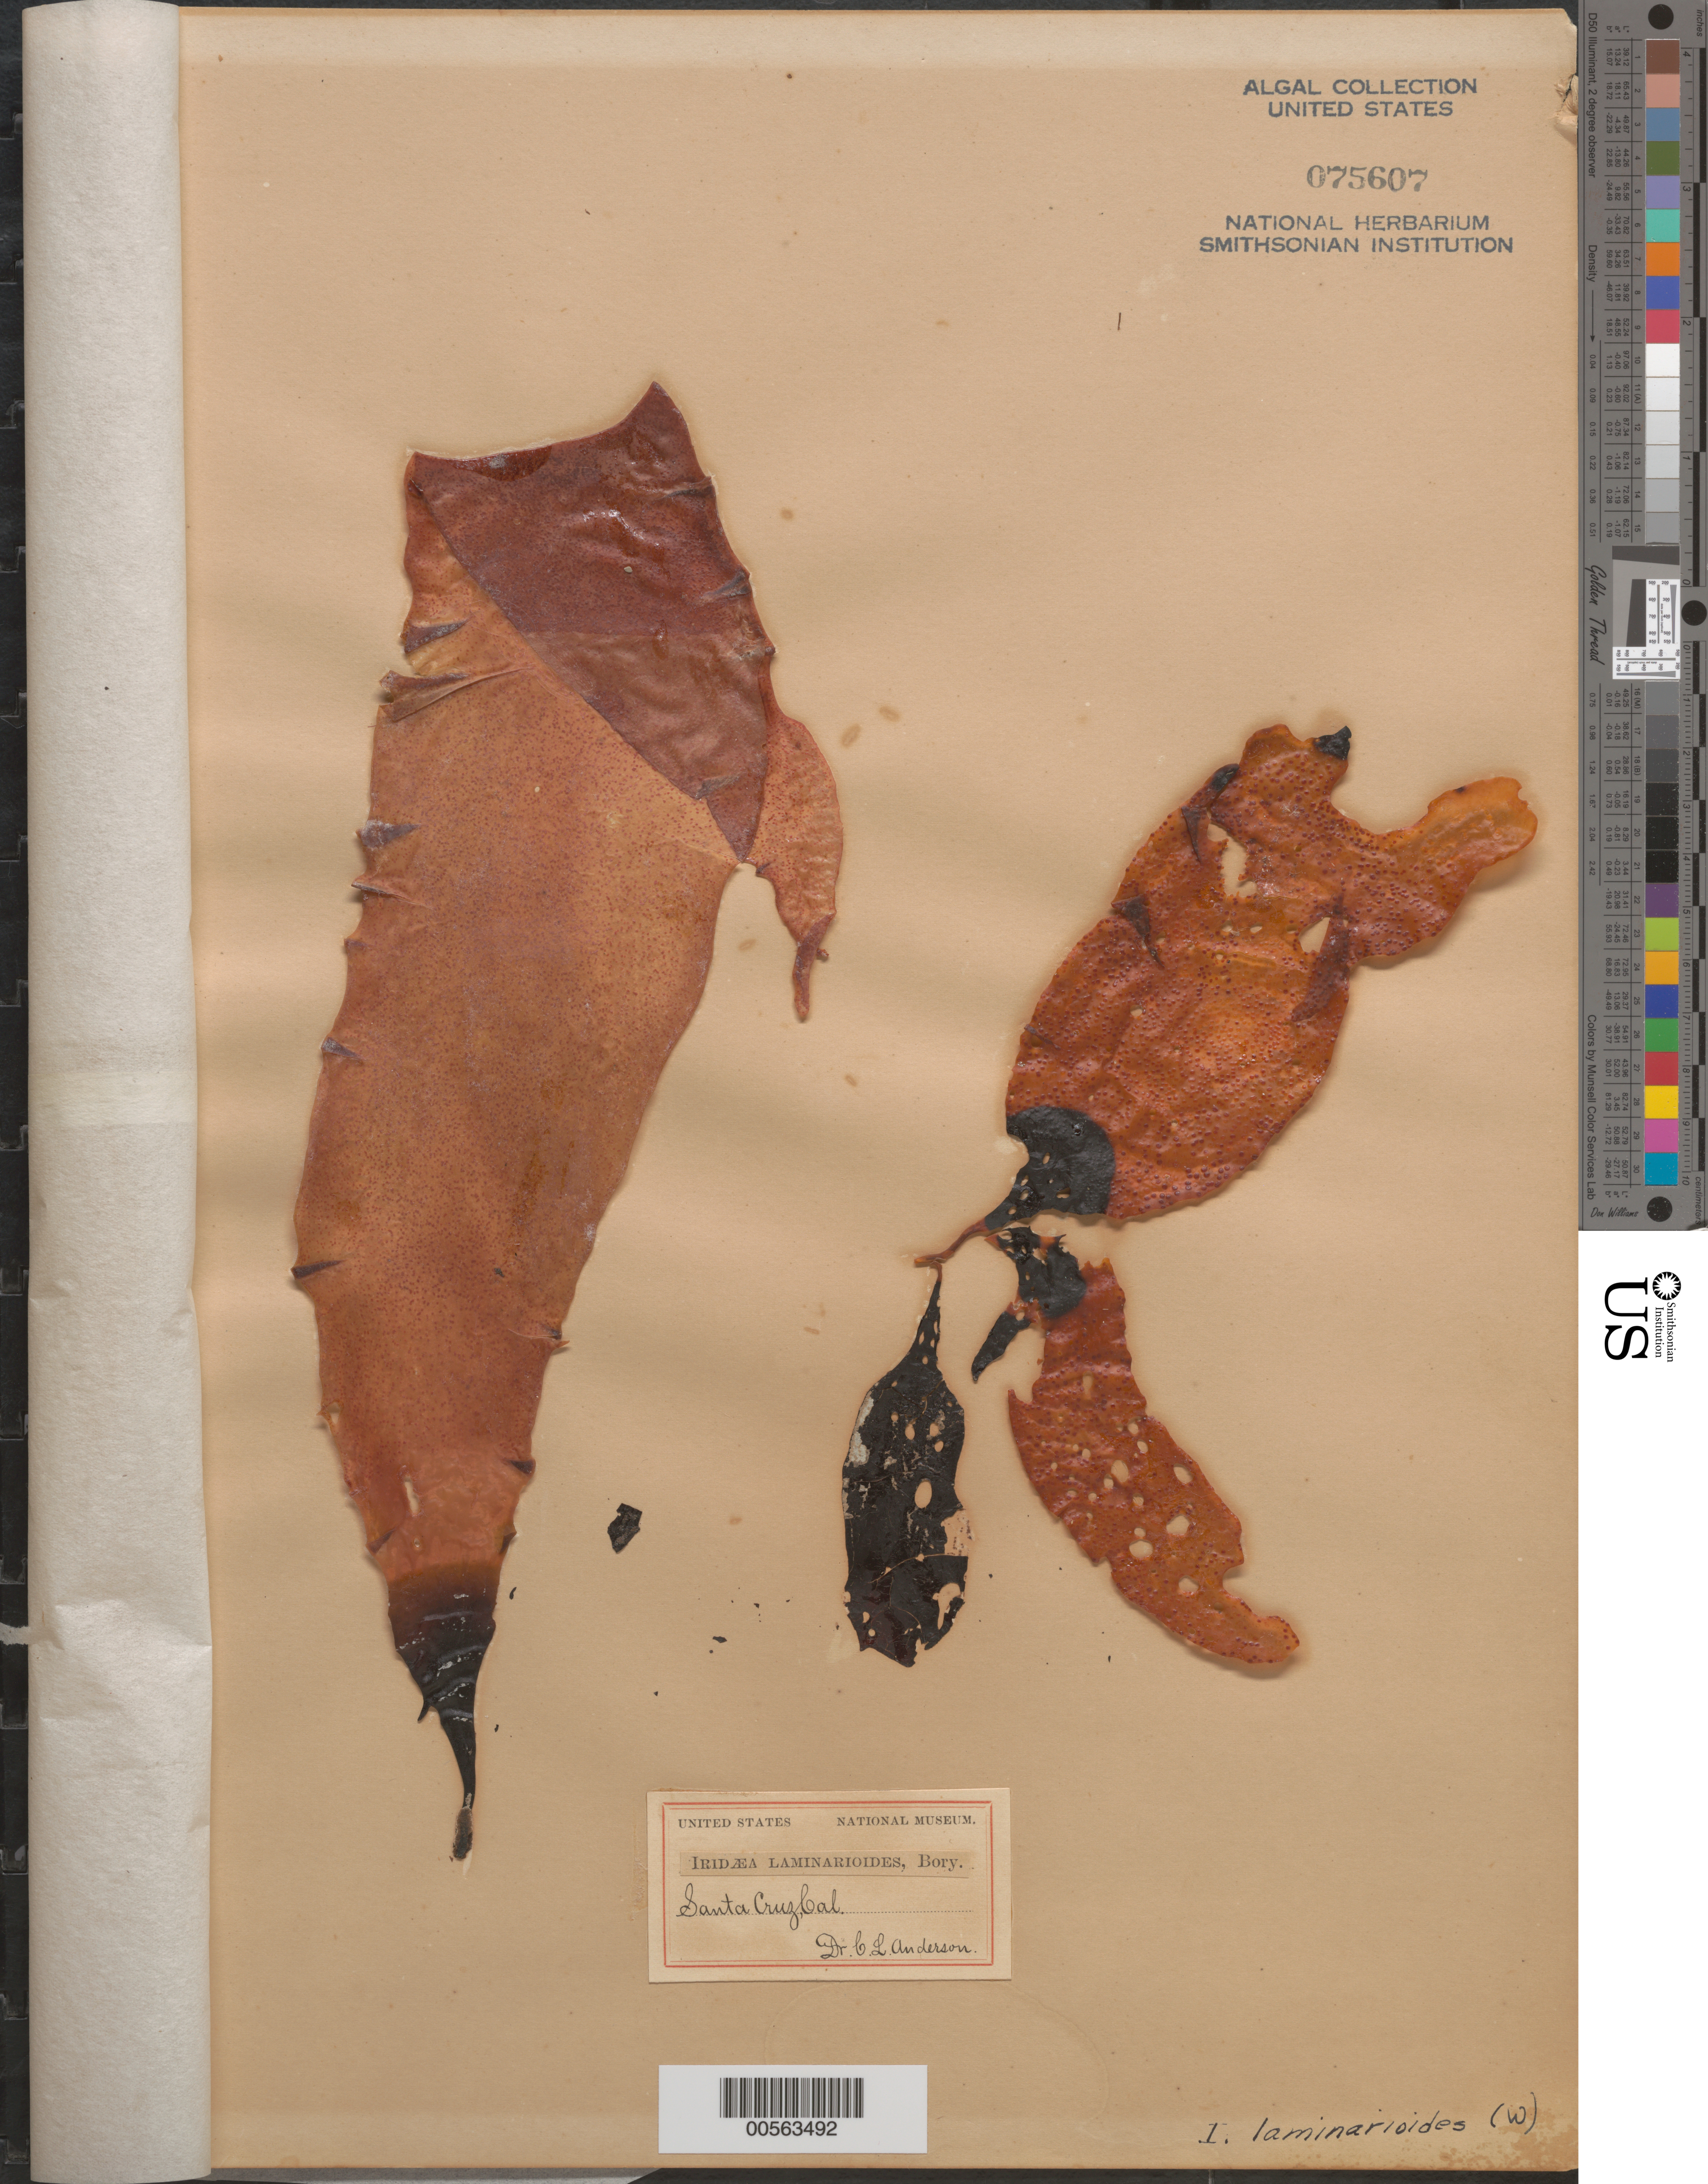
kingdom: Plantae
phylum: Rhodophyta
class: Florideophyceae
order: Gigartinales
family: Gigartinaceae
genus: Mazzaella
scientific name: Mazzaella laminarioides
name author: (Bory) Fredericq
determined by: Algae name updating Project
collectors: C. L. Anderson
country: United States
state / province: California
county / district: Santa Cruz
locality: Santa Cruz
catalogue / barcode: US 75607